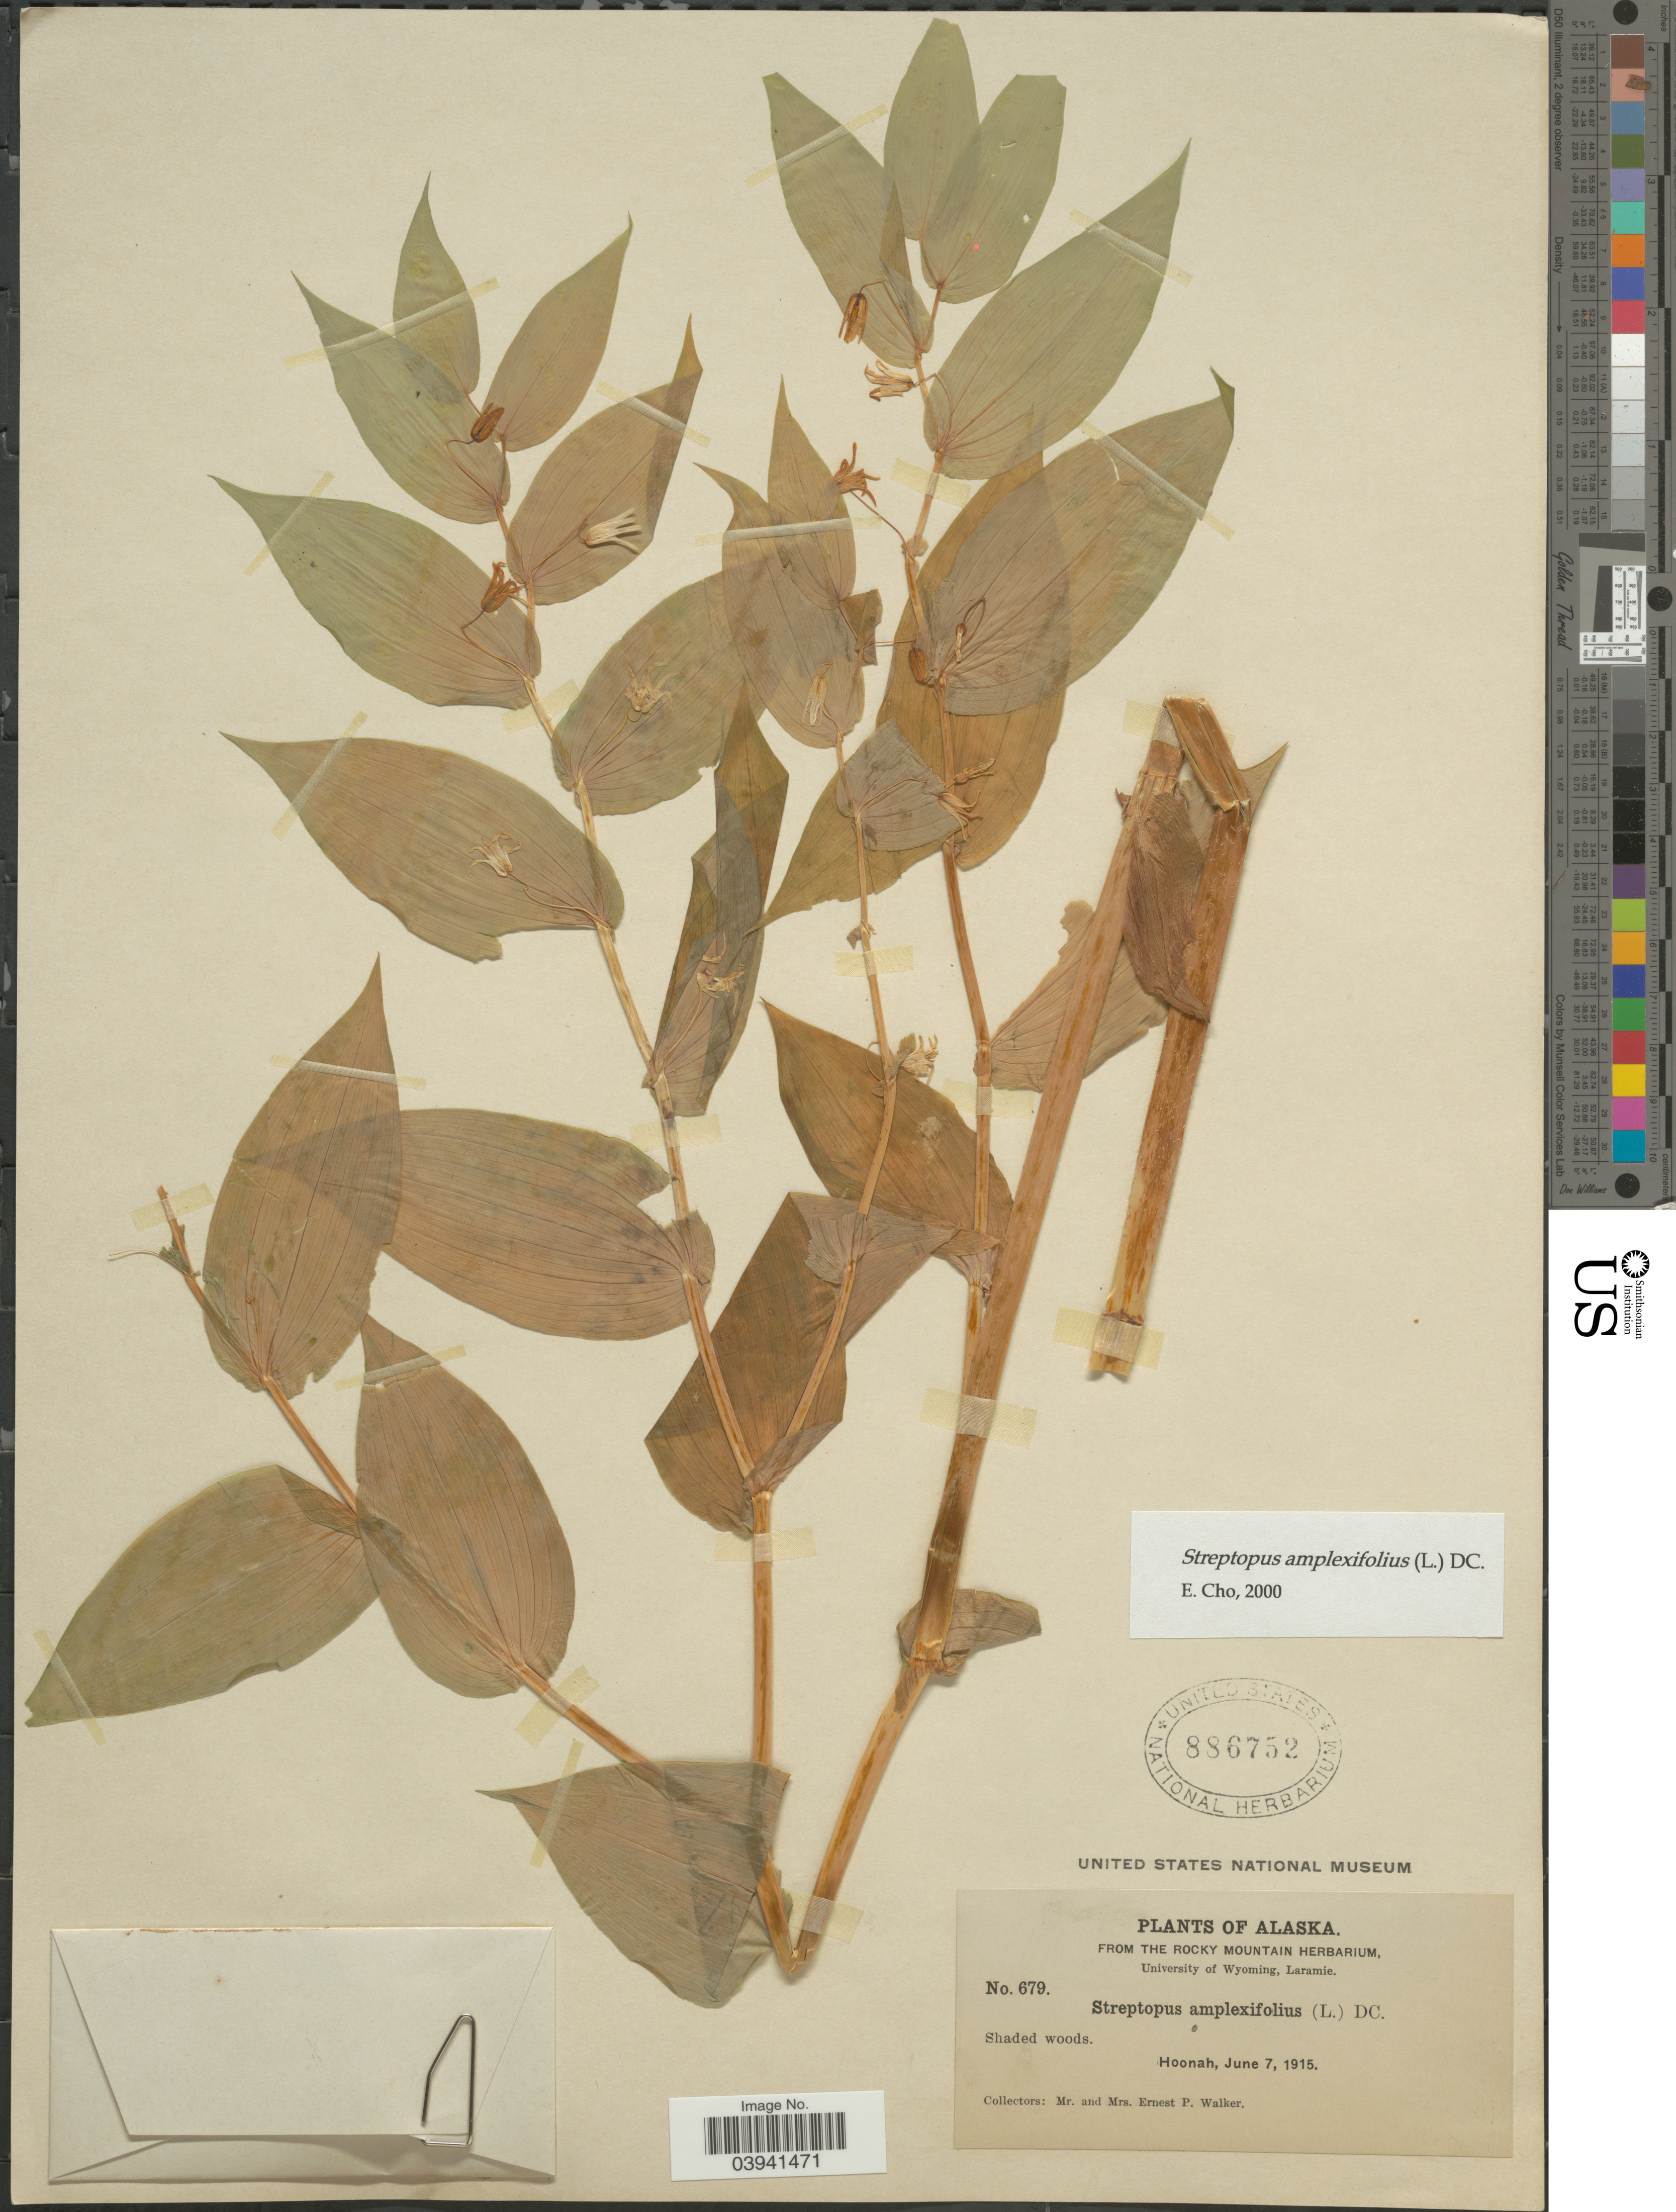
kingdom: Plantae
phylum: Tracheophyta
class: Liliopsida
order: Liliales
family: Liliaceae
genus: Streptopus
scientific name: Streptopus amplexifolius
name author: (L.) DC.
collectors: E. P. Walker & E. Walker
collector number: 679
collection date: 1915-06-07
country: United States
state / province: Alaska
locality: Hoonah.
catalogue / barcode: US 886752